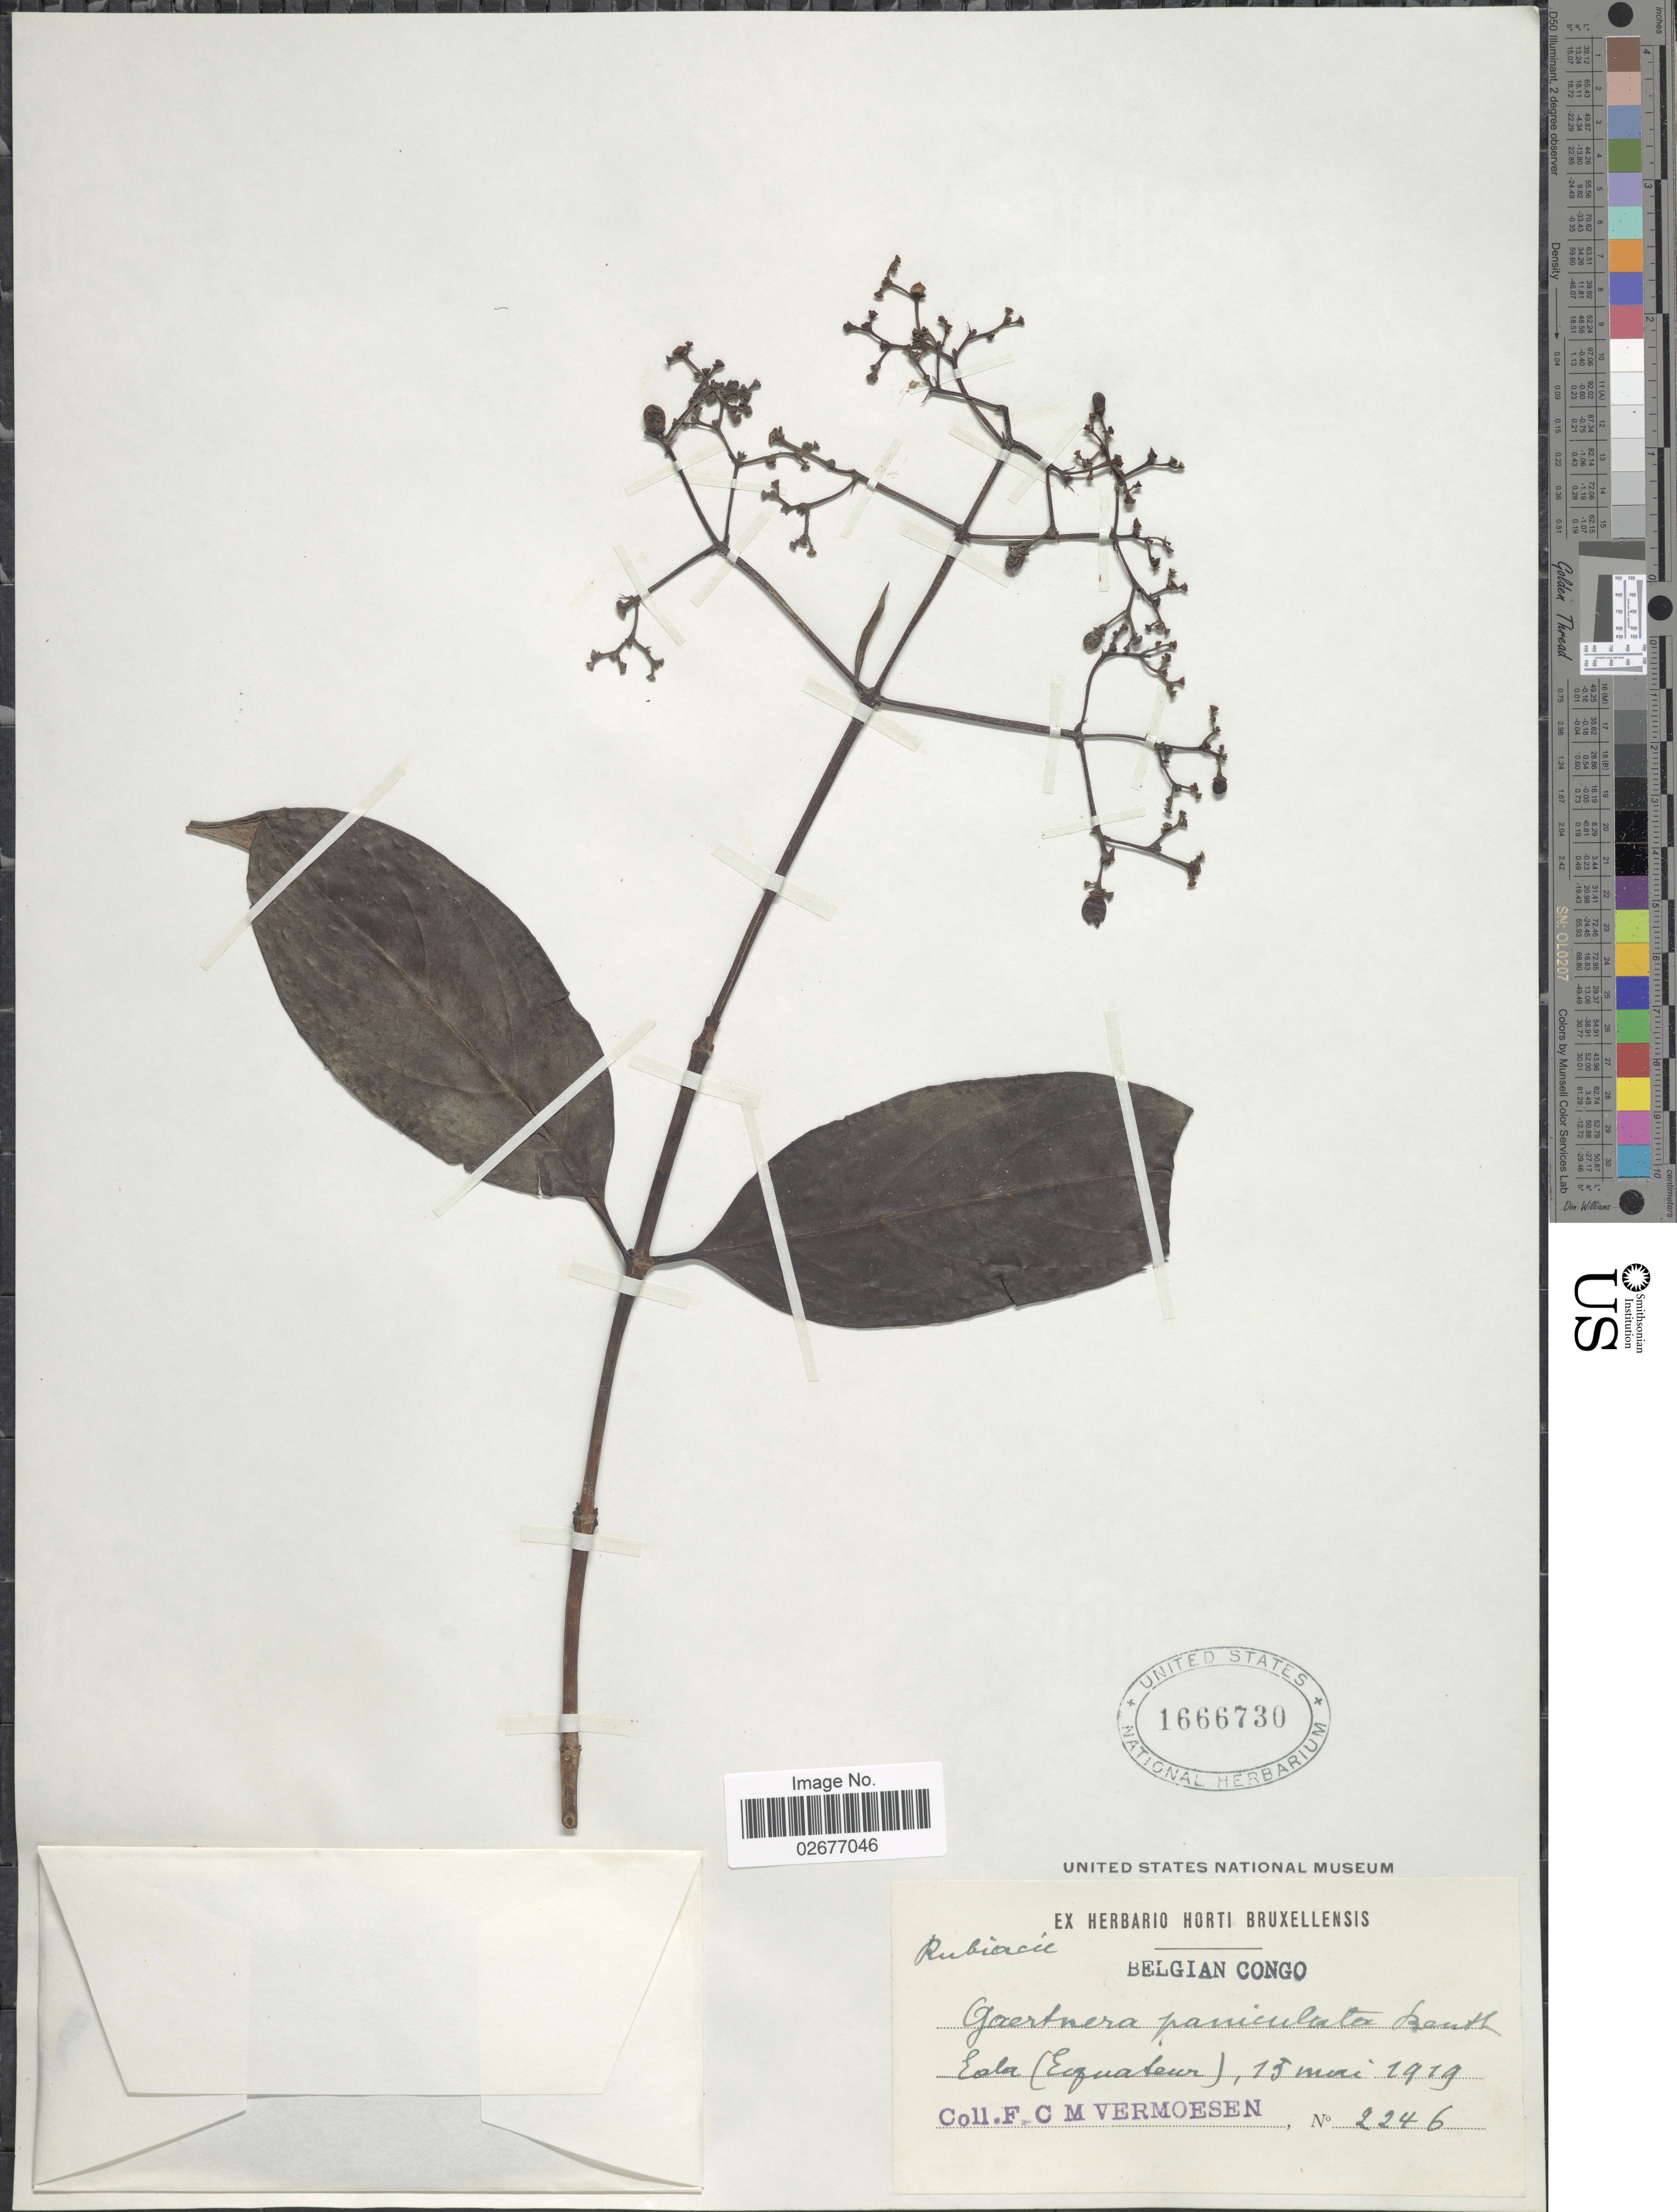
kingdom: Plantae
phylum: Tracheophyta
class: Magnoliopsida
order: Gentianales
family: Rubiaceae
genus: Gaertnera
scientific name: Gaertnera paniculata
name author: Benth.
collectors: C. Vermoesen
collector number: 2246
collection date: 1919-05-15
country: Congo, Democratic Republic of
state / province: Equateur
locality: Belgian Congo, Eala (Equateur)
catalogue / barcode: US 1666730